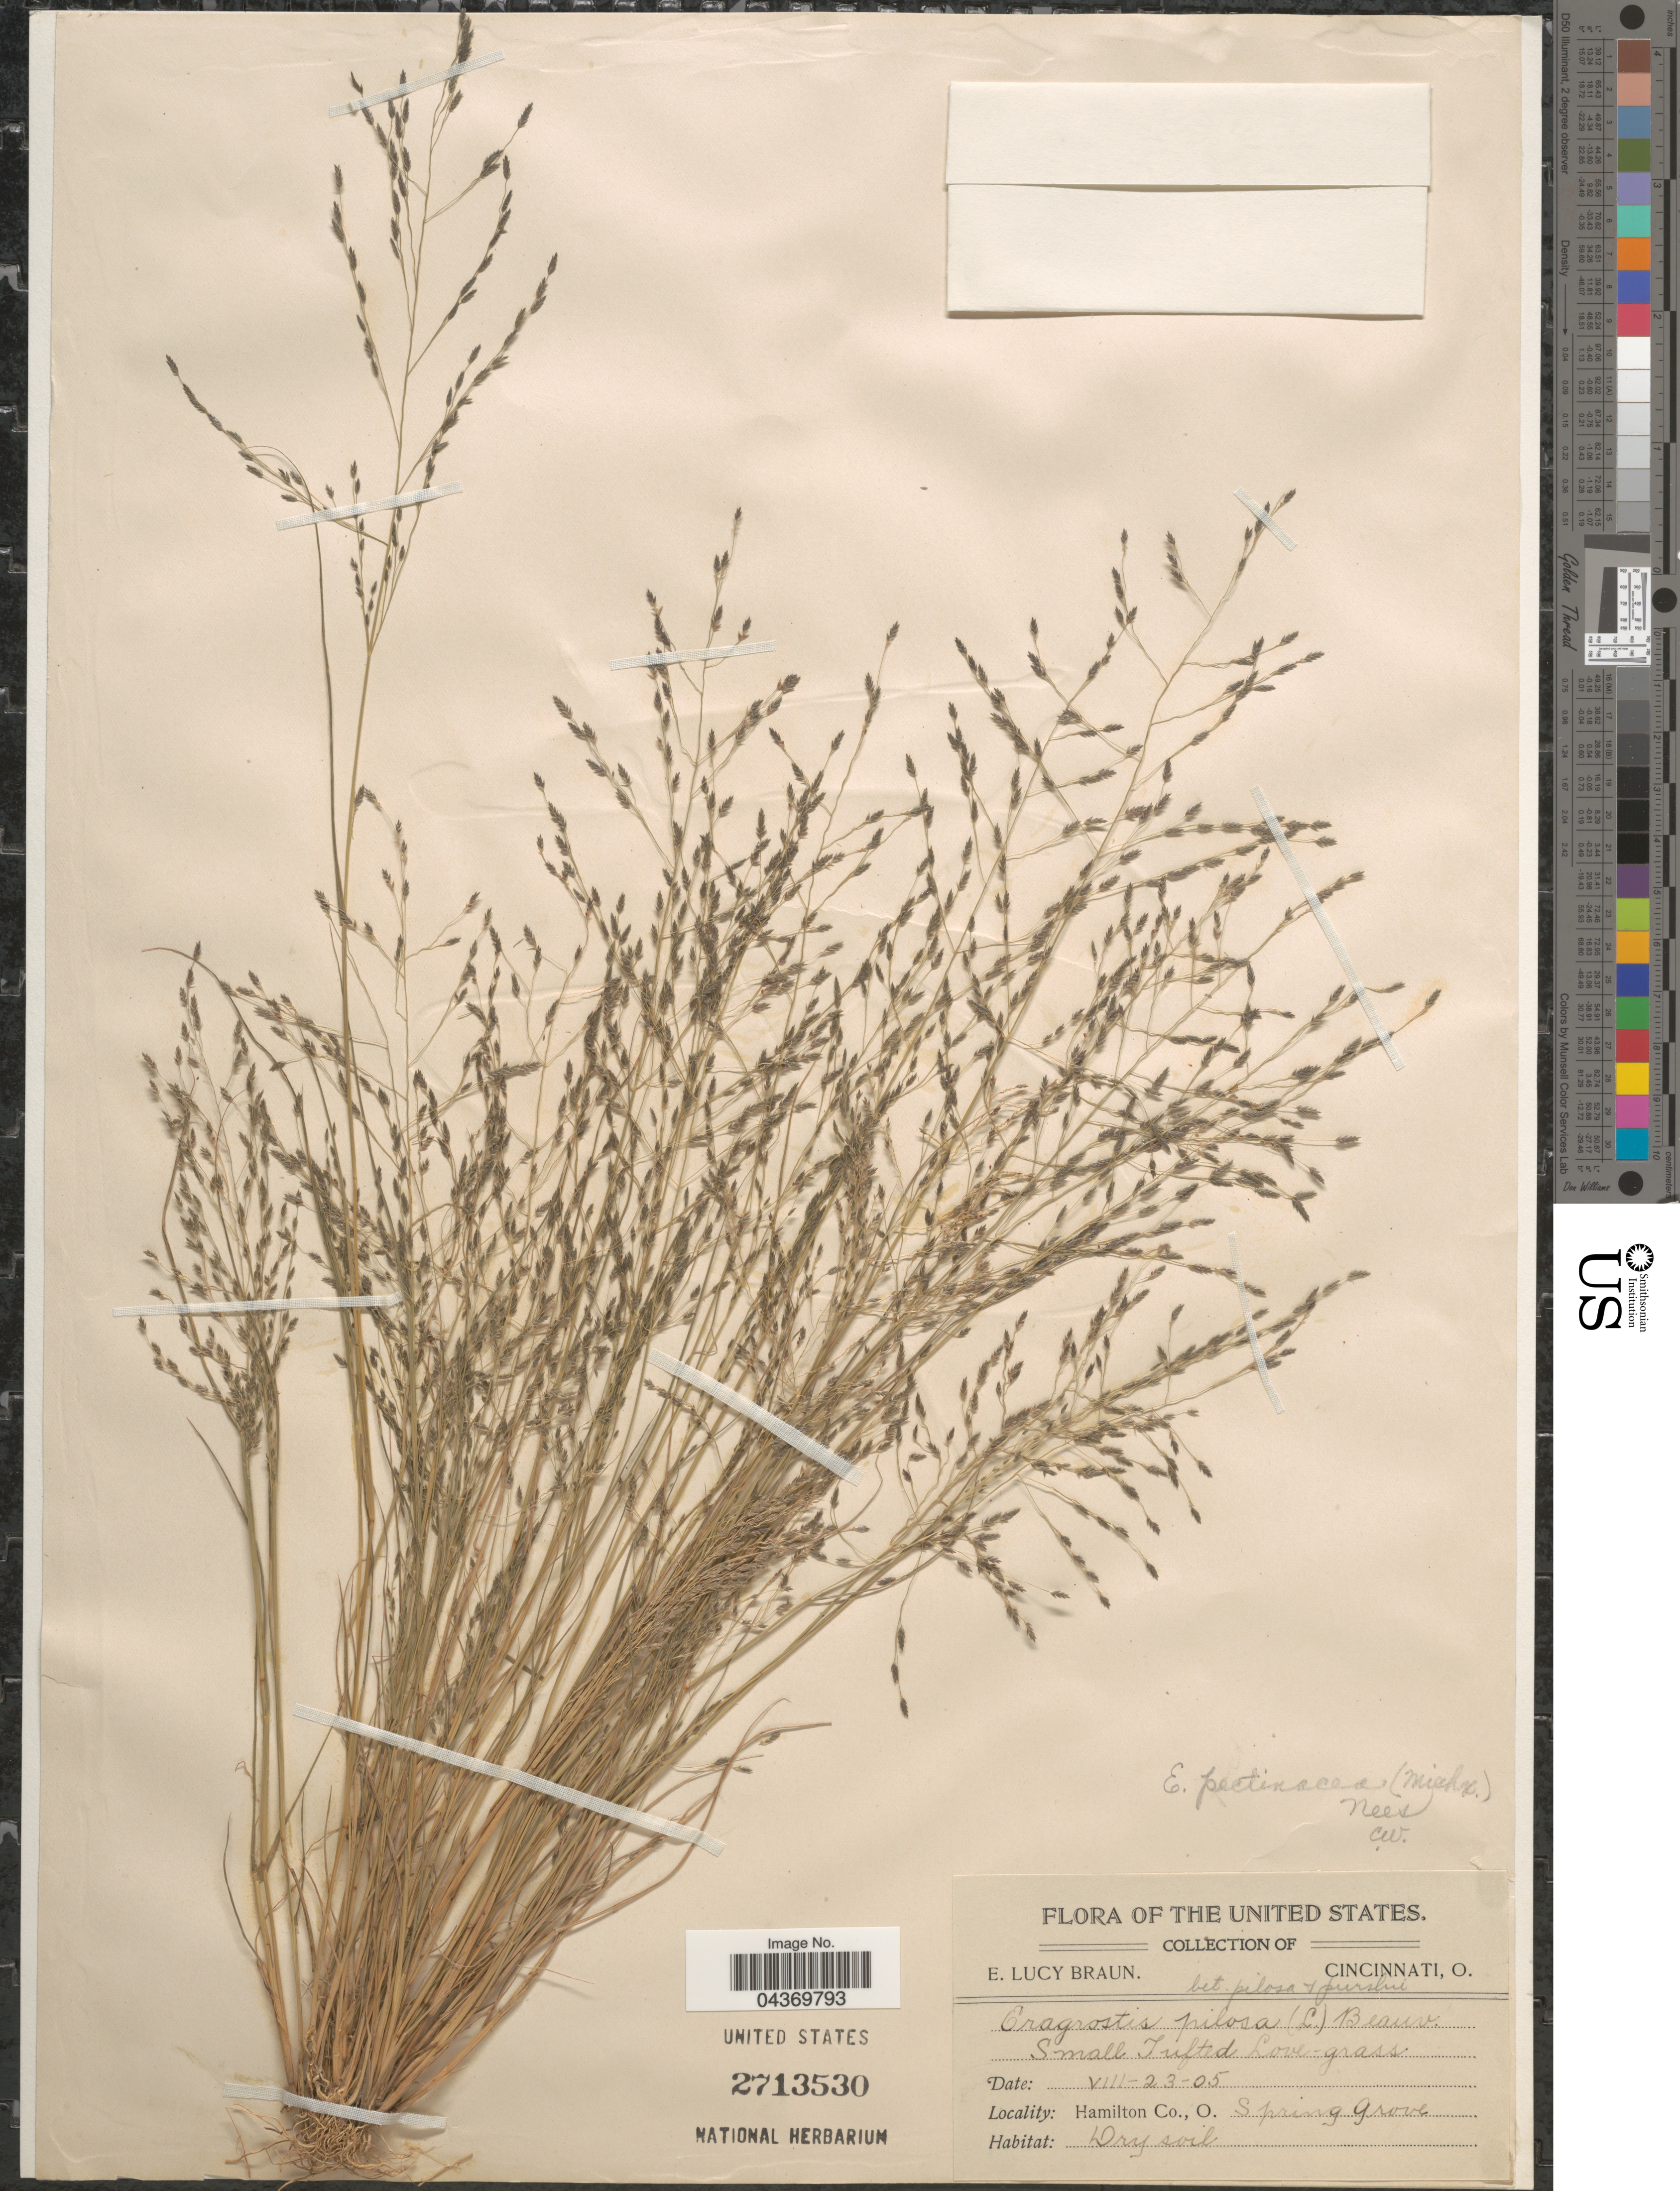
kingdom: Plantae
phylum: Tracheophyta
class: Liliopsida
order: Poales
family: Poaceae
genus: Eragrostis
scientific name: Eragrostis pectinacea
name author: (Michx.) Nees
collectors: E. L. Braun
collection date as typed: Transcribed d/m/y: 23/8/5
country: United States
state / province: Ohio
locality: Hamilton Co., Spring Grove.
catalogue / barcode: US 2713530